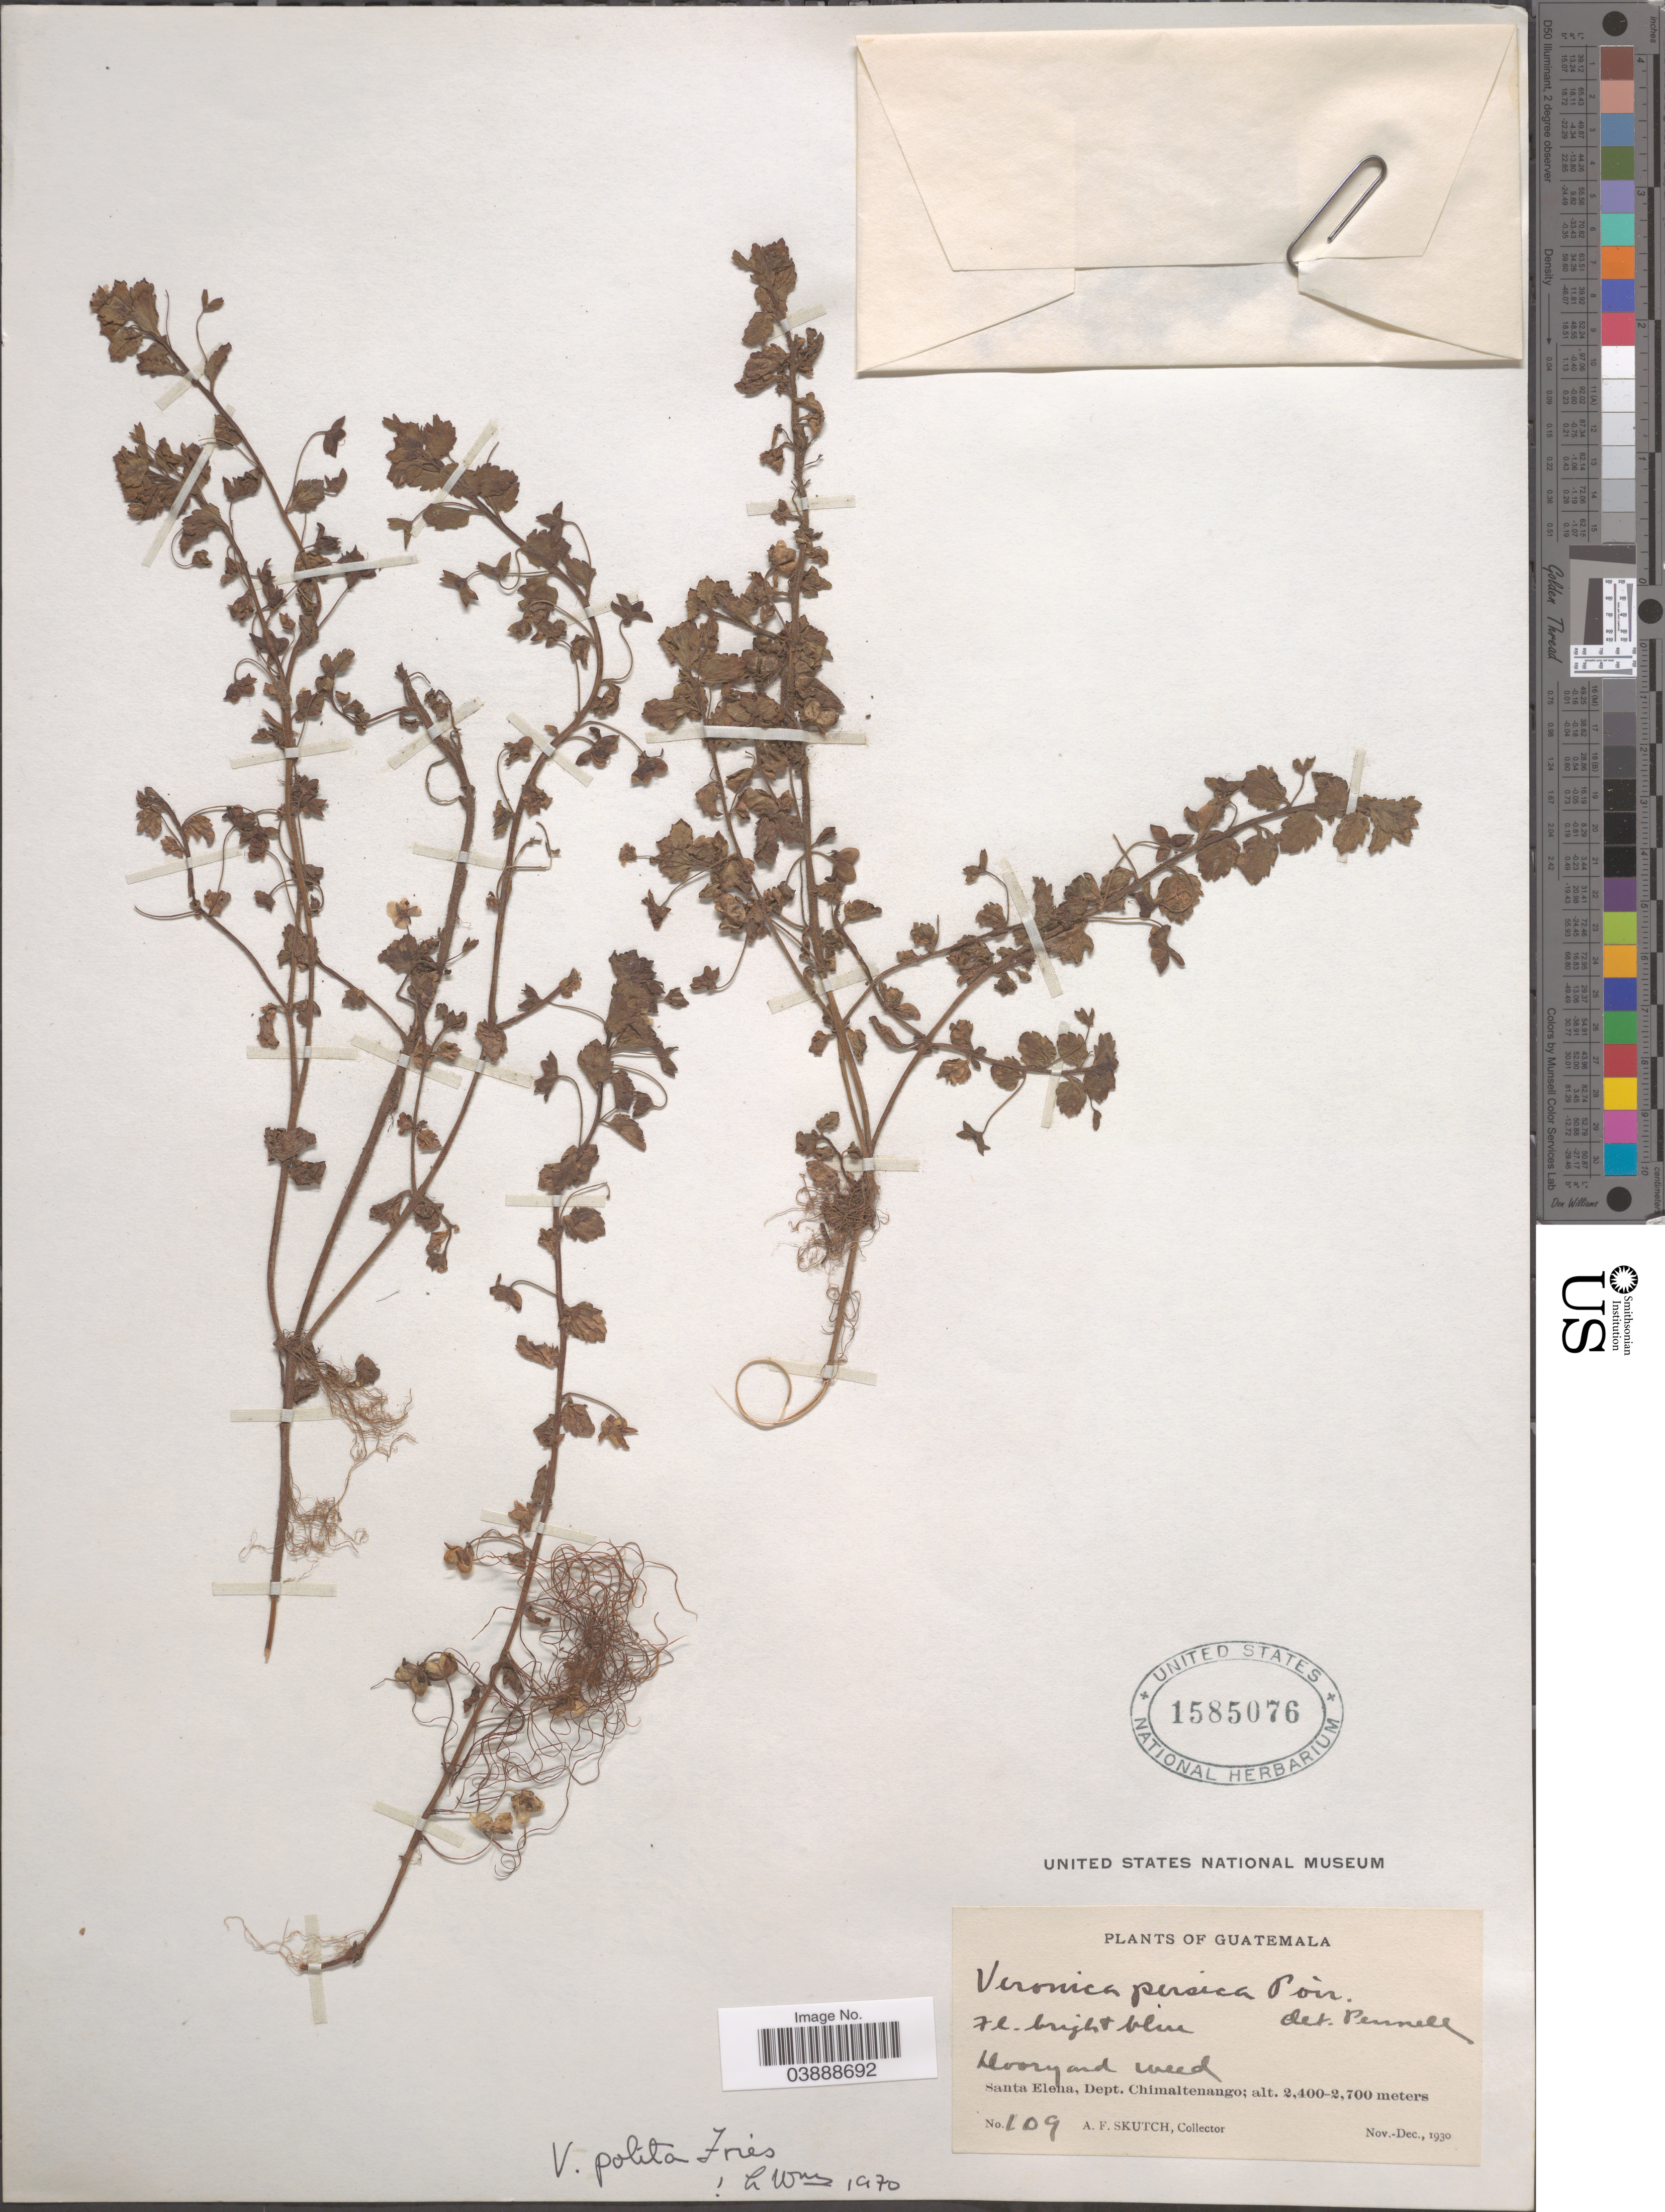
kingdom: Plantae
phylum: Tracheophyta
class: Magnoliopsida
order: Lamiales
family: Plantaginaceae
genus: Veronica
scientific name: Veronica polita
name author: Fr.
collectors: A. F. Skutch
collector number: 109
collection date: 1930-11/1930-12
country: Guatemala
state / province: Chimaltenango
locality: Santa Elena, Dept. Chimaltenango.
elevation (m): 2400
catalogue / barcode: US 1585076